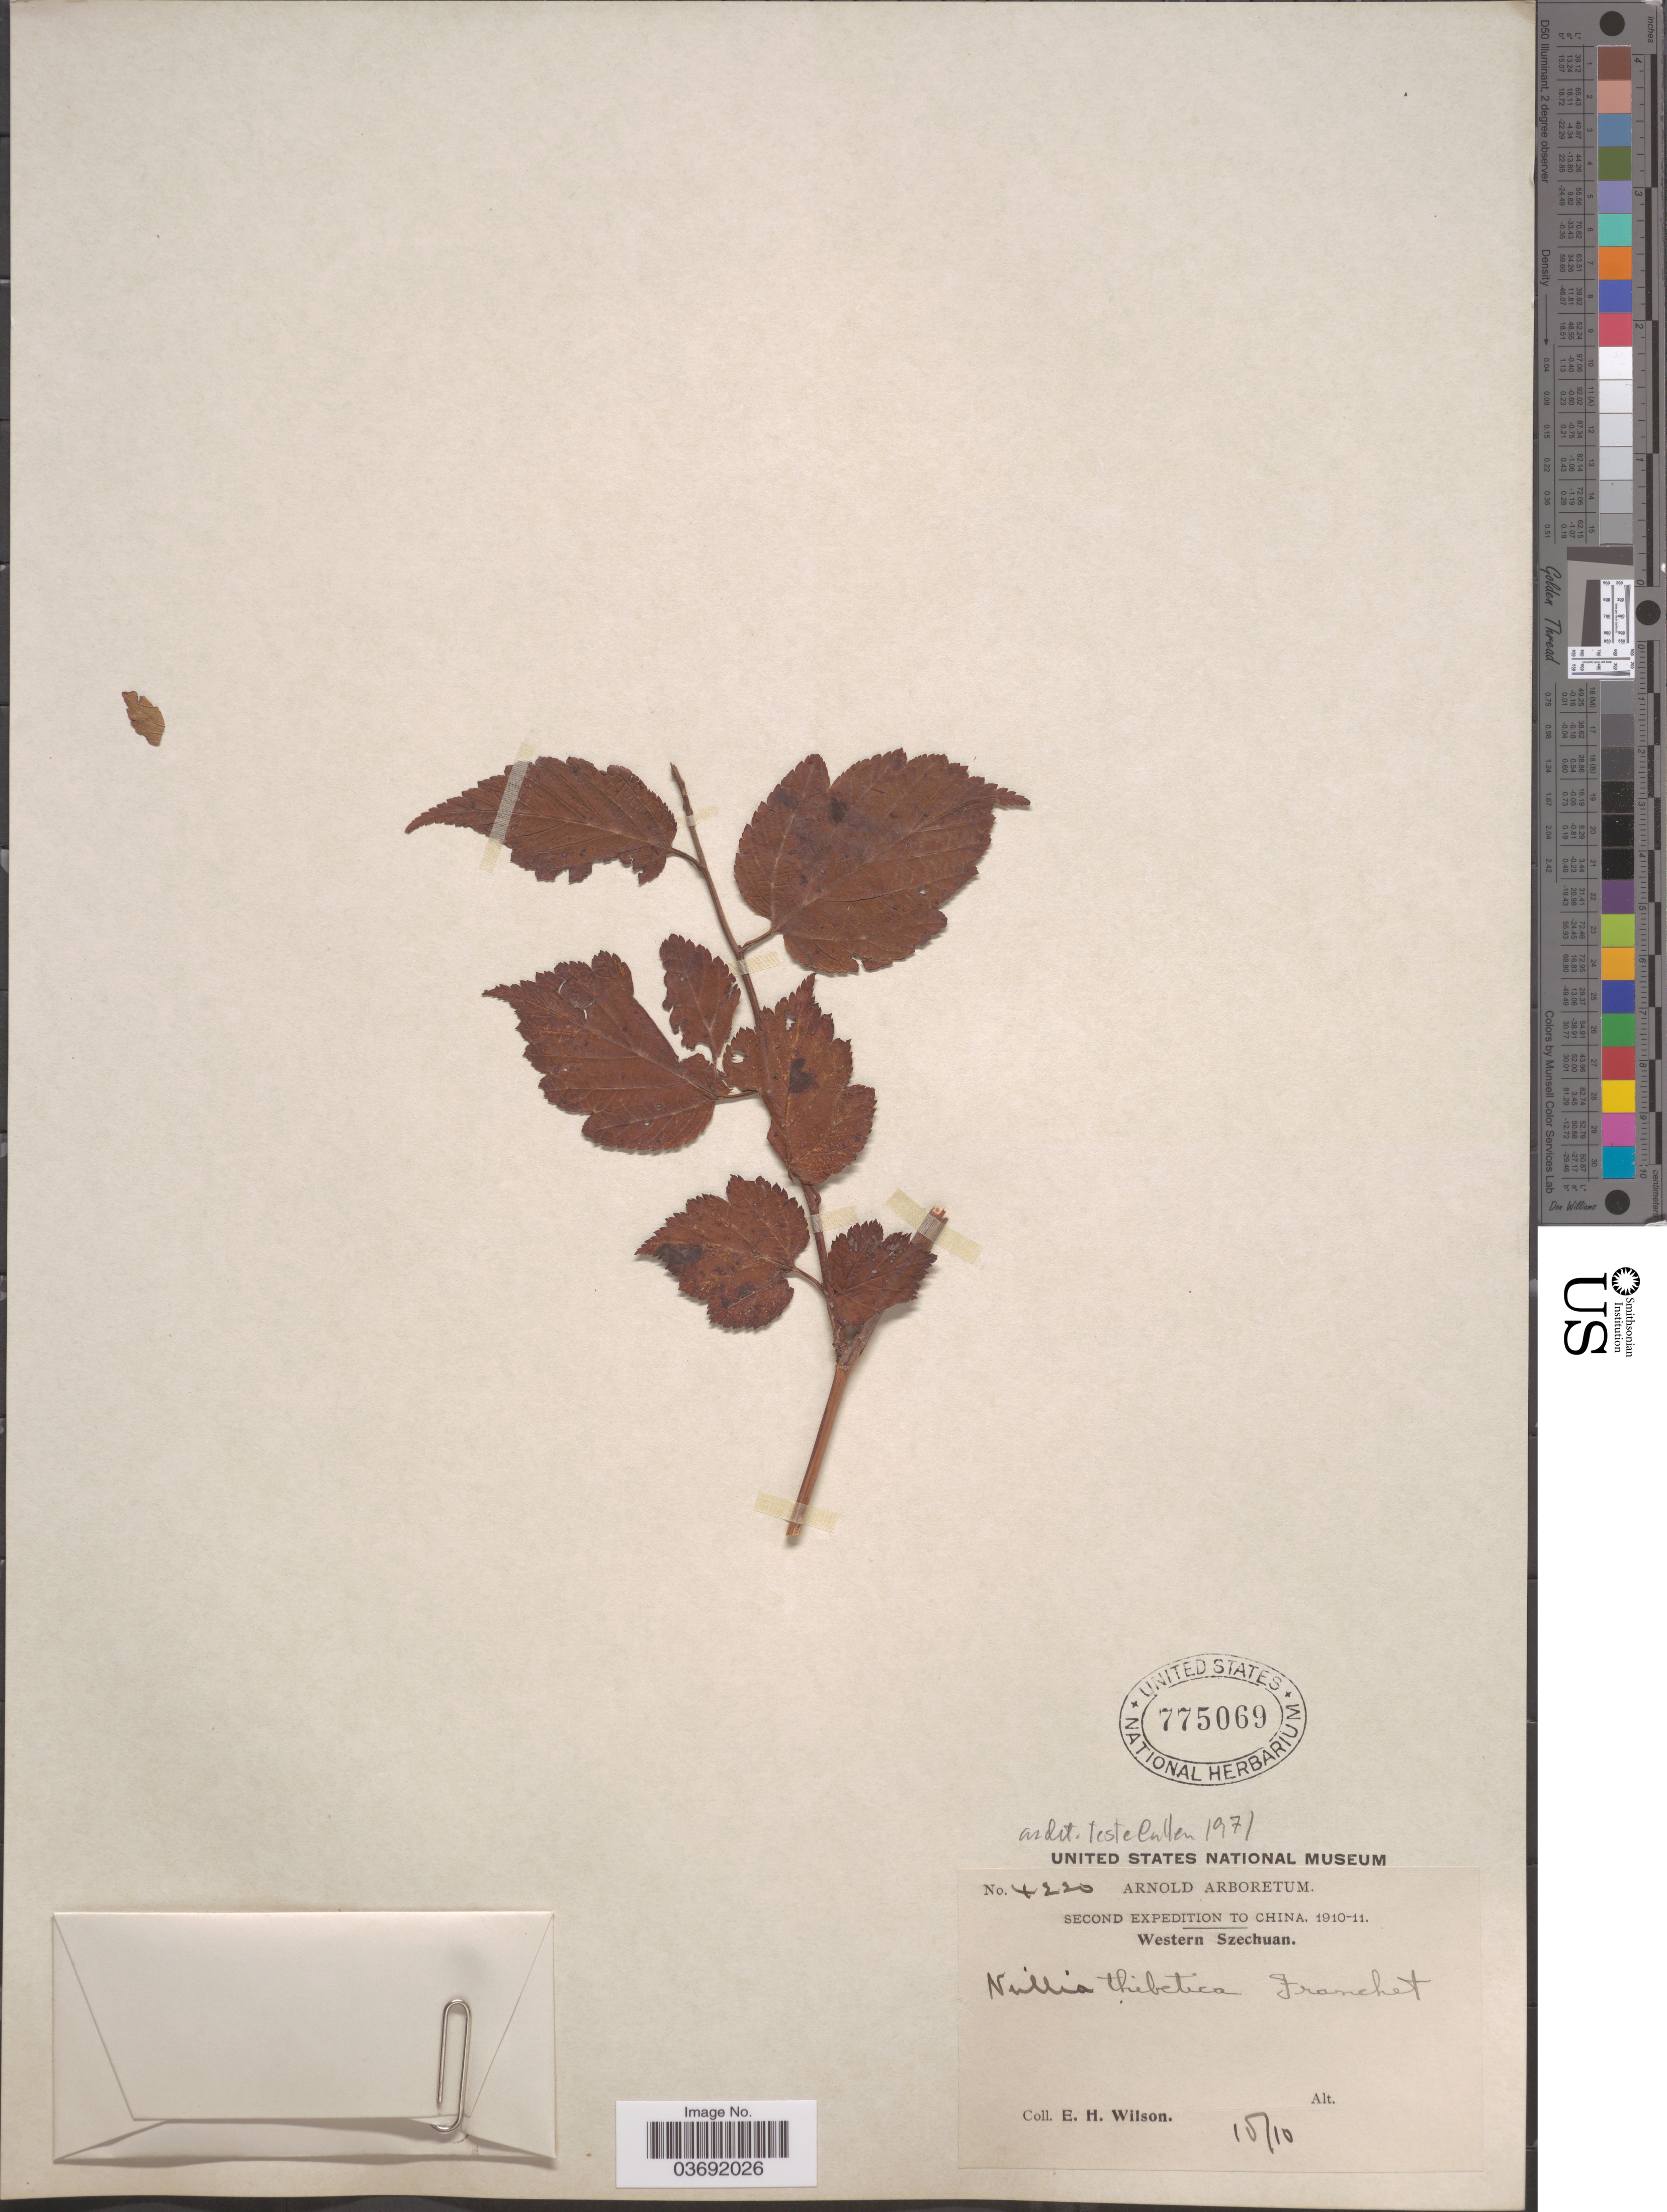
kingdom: Plantae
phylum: Tracheophyta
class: Magnoliopsida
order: Rosales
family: Rosaceae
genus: Neillia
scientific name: Neillia thibetica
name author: Bureau & Franch.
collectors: E. Wilson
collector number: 4220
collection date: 1910-10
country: China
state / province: Sichuan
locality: China, Western Szechuan.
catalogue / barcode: US 775069